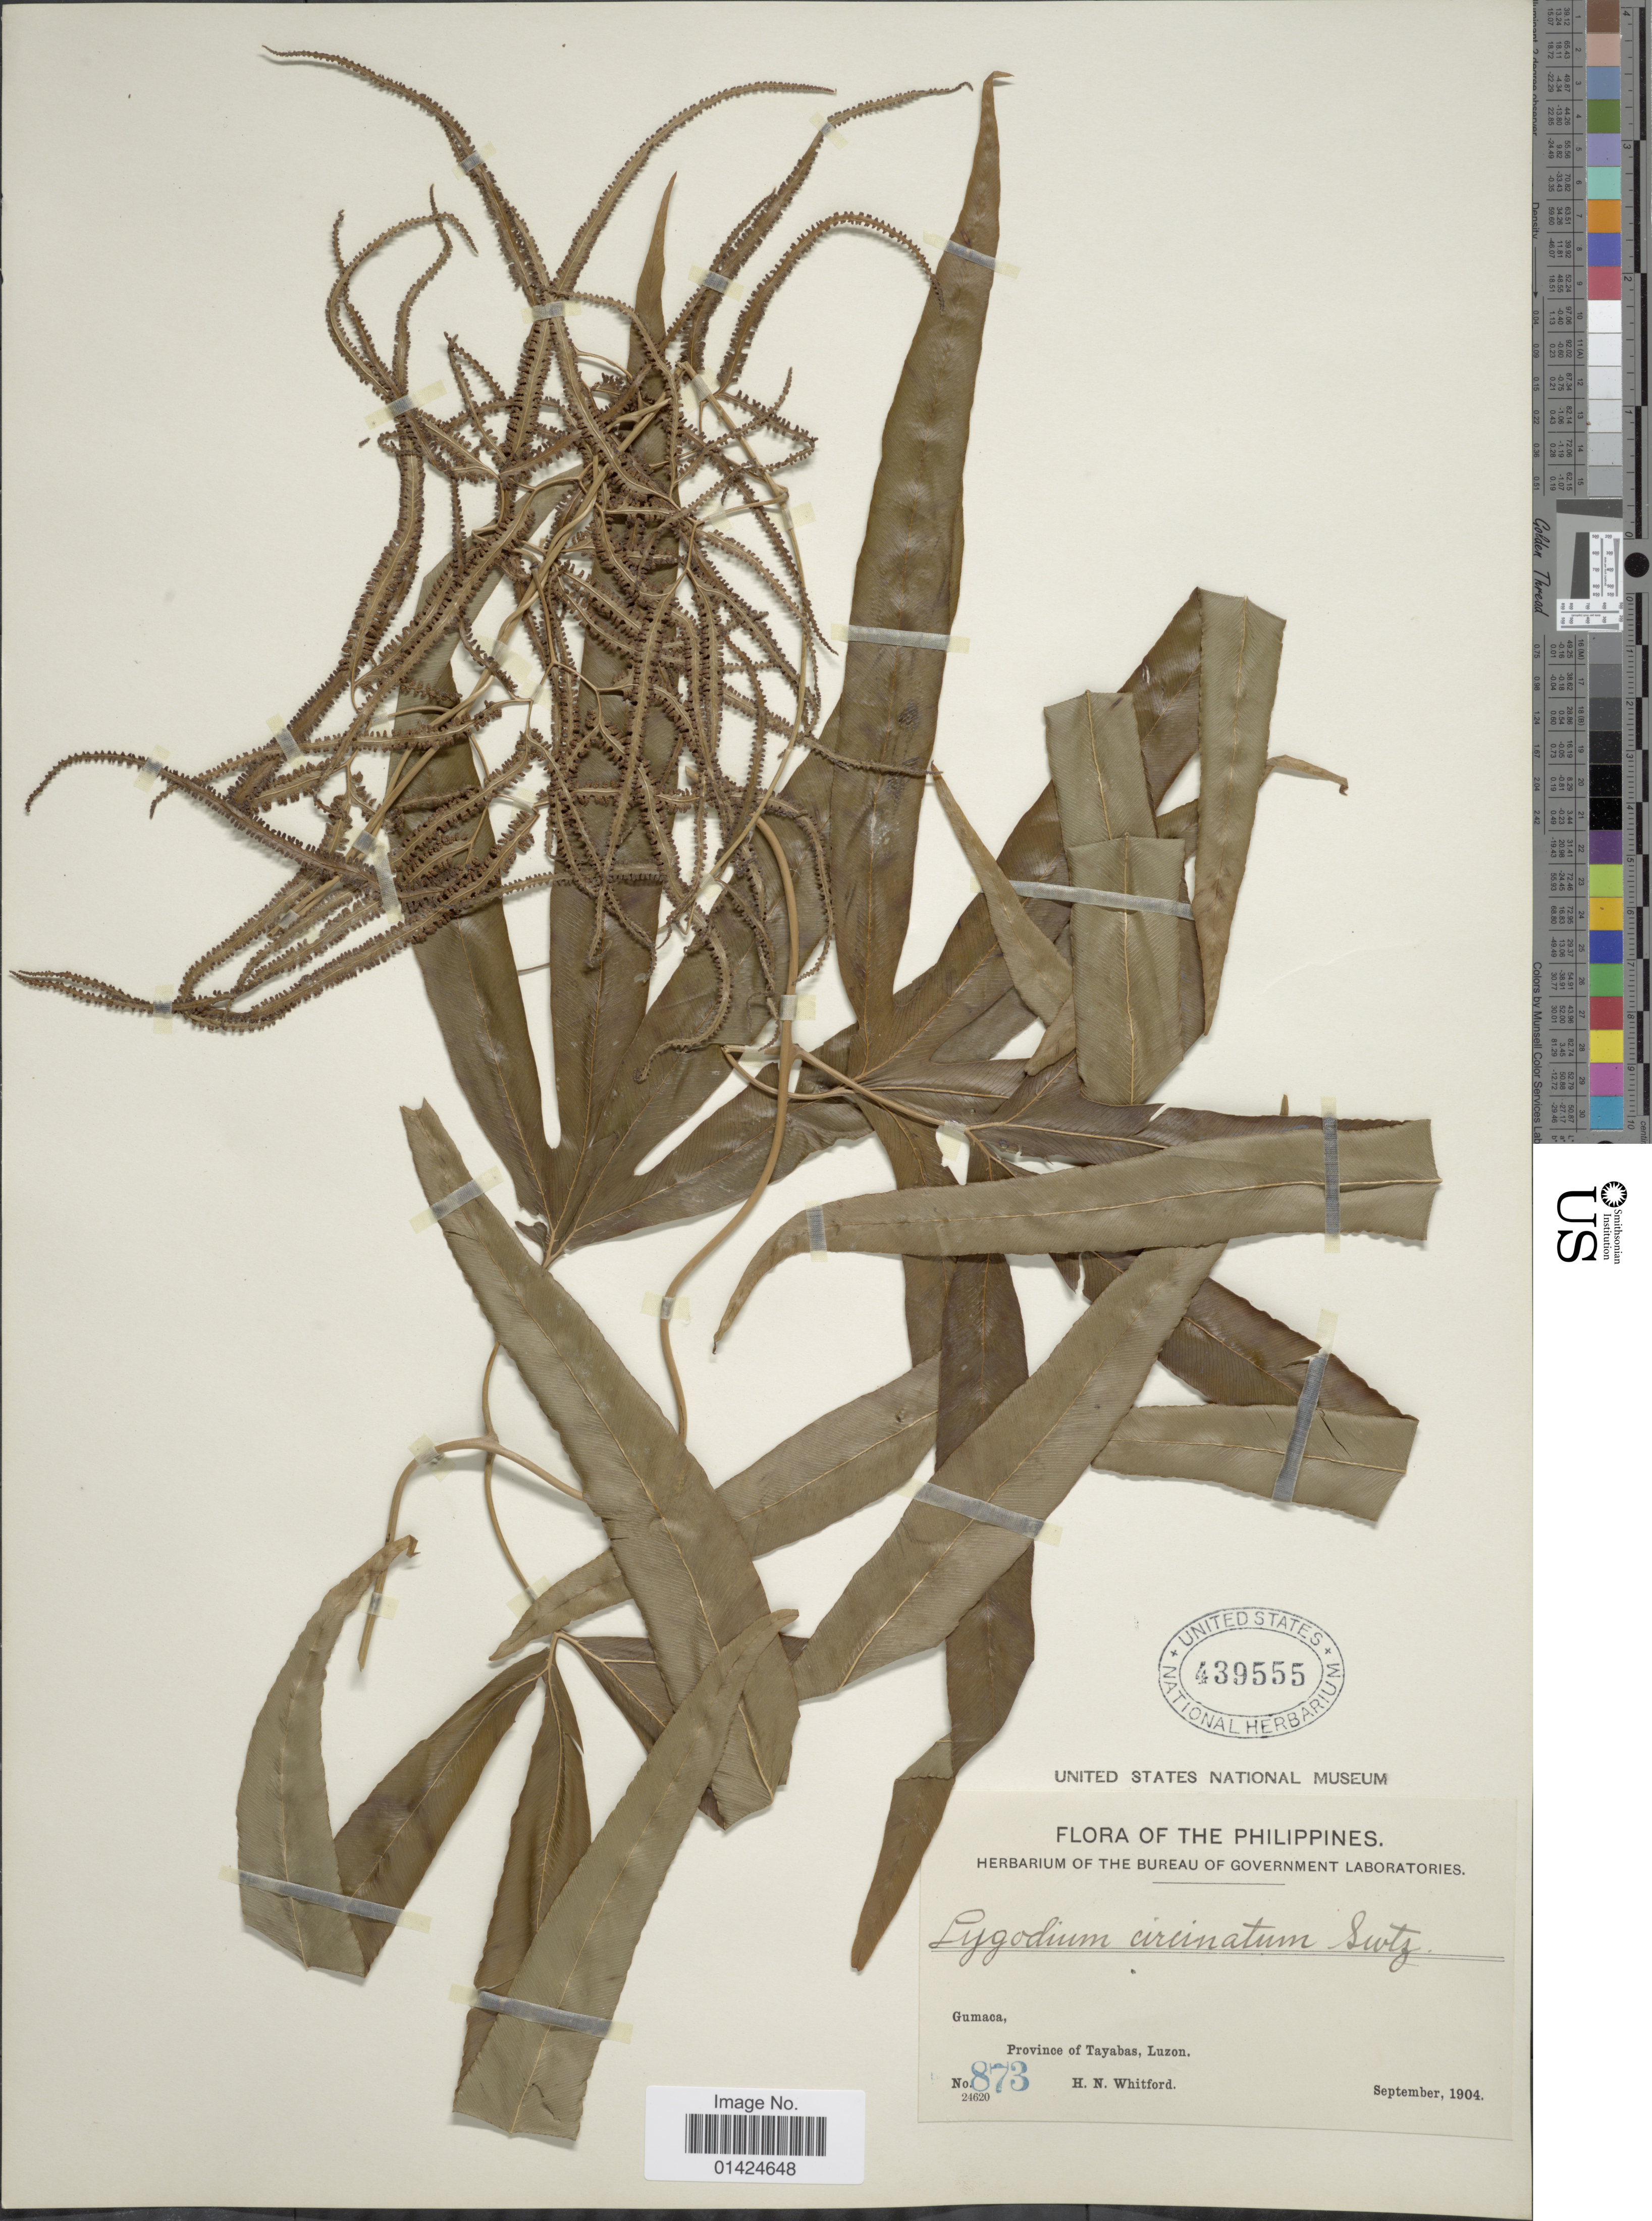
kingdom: Plantae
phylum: Tracheophyta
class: Polypodiopsida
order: Schizaeales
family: Lygodiaceae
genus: Lygodium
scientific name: Lygodium circinnatum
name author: (Burm. f.) Sw.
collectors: H. N. Whitford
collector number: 873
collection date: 1904-09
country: Philippines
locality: Gumaca, Province of Tayabas, Luzon.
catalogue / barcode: US 439555